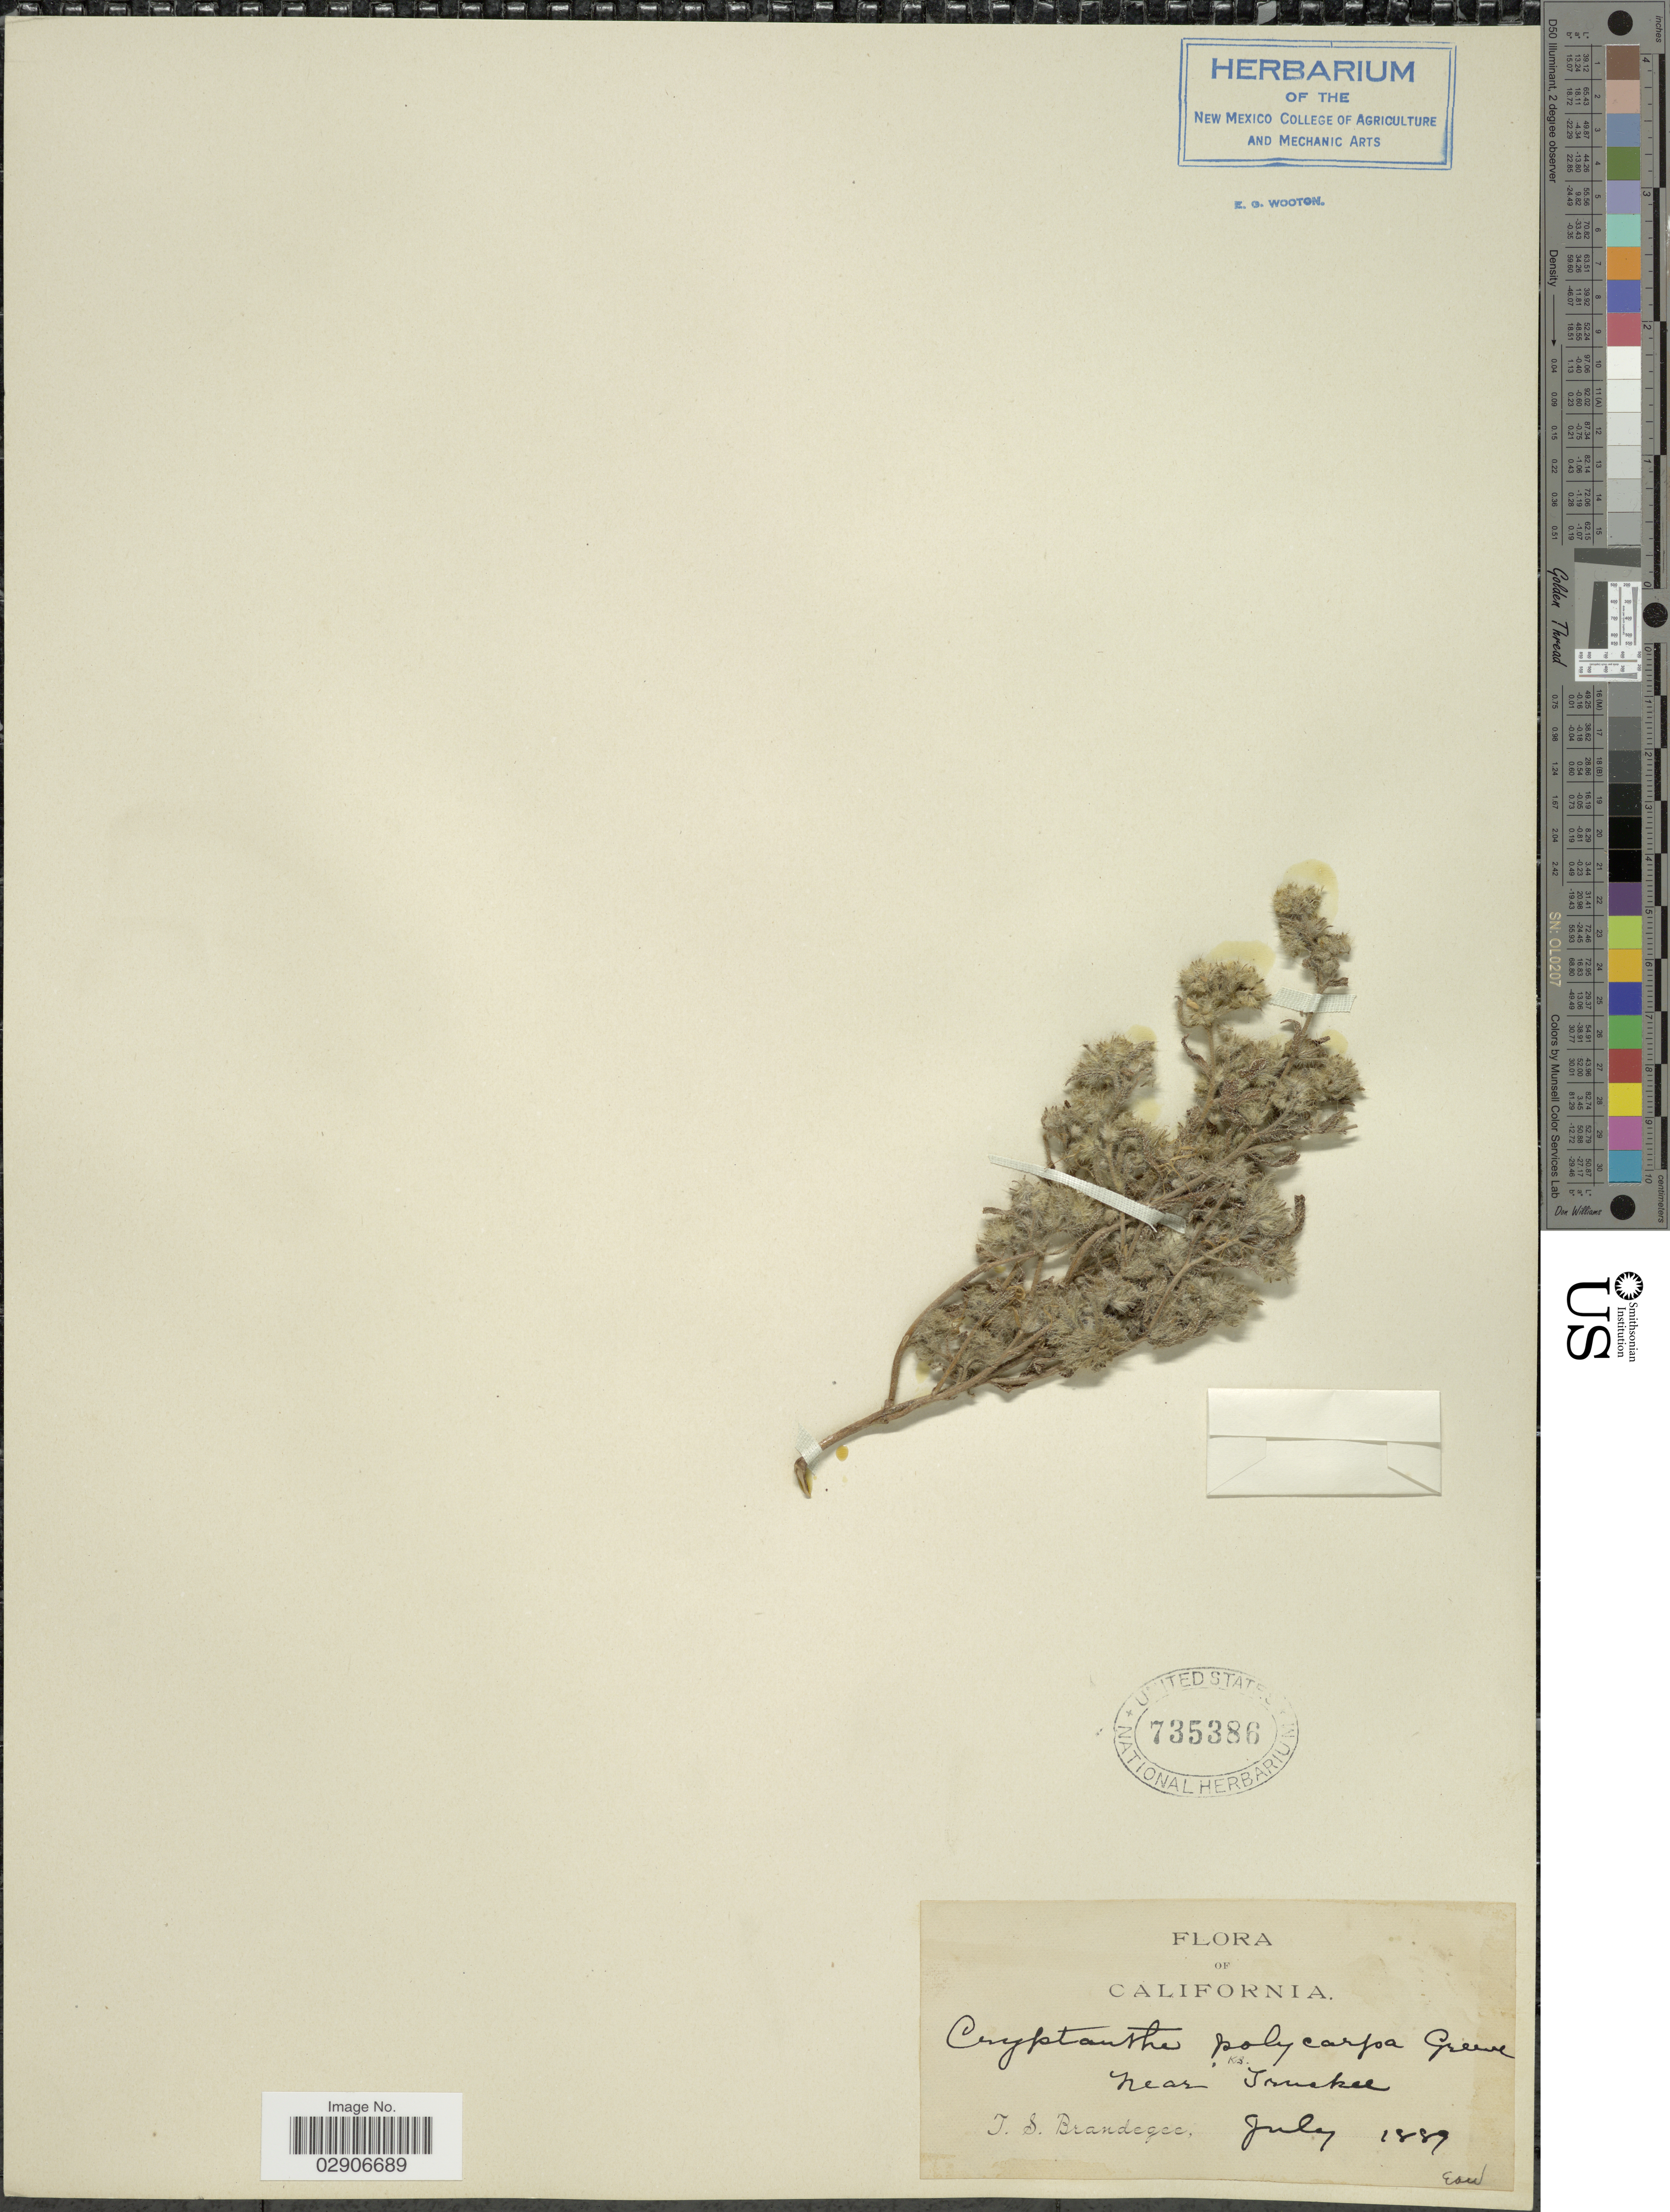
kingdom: Plantae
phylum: Tracheophyta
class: Magnoliopsida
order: Boraginales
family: Boraginaceae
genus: Cryptantha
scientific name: Cryptantha ambigua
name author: (A. Gray) Greene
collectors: T. S. Brandegee (herbarium)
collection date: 1889-07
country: United States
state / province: California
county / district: Nevada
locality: Near Truckee. California.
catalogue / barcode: US 735386